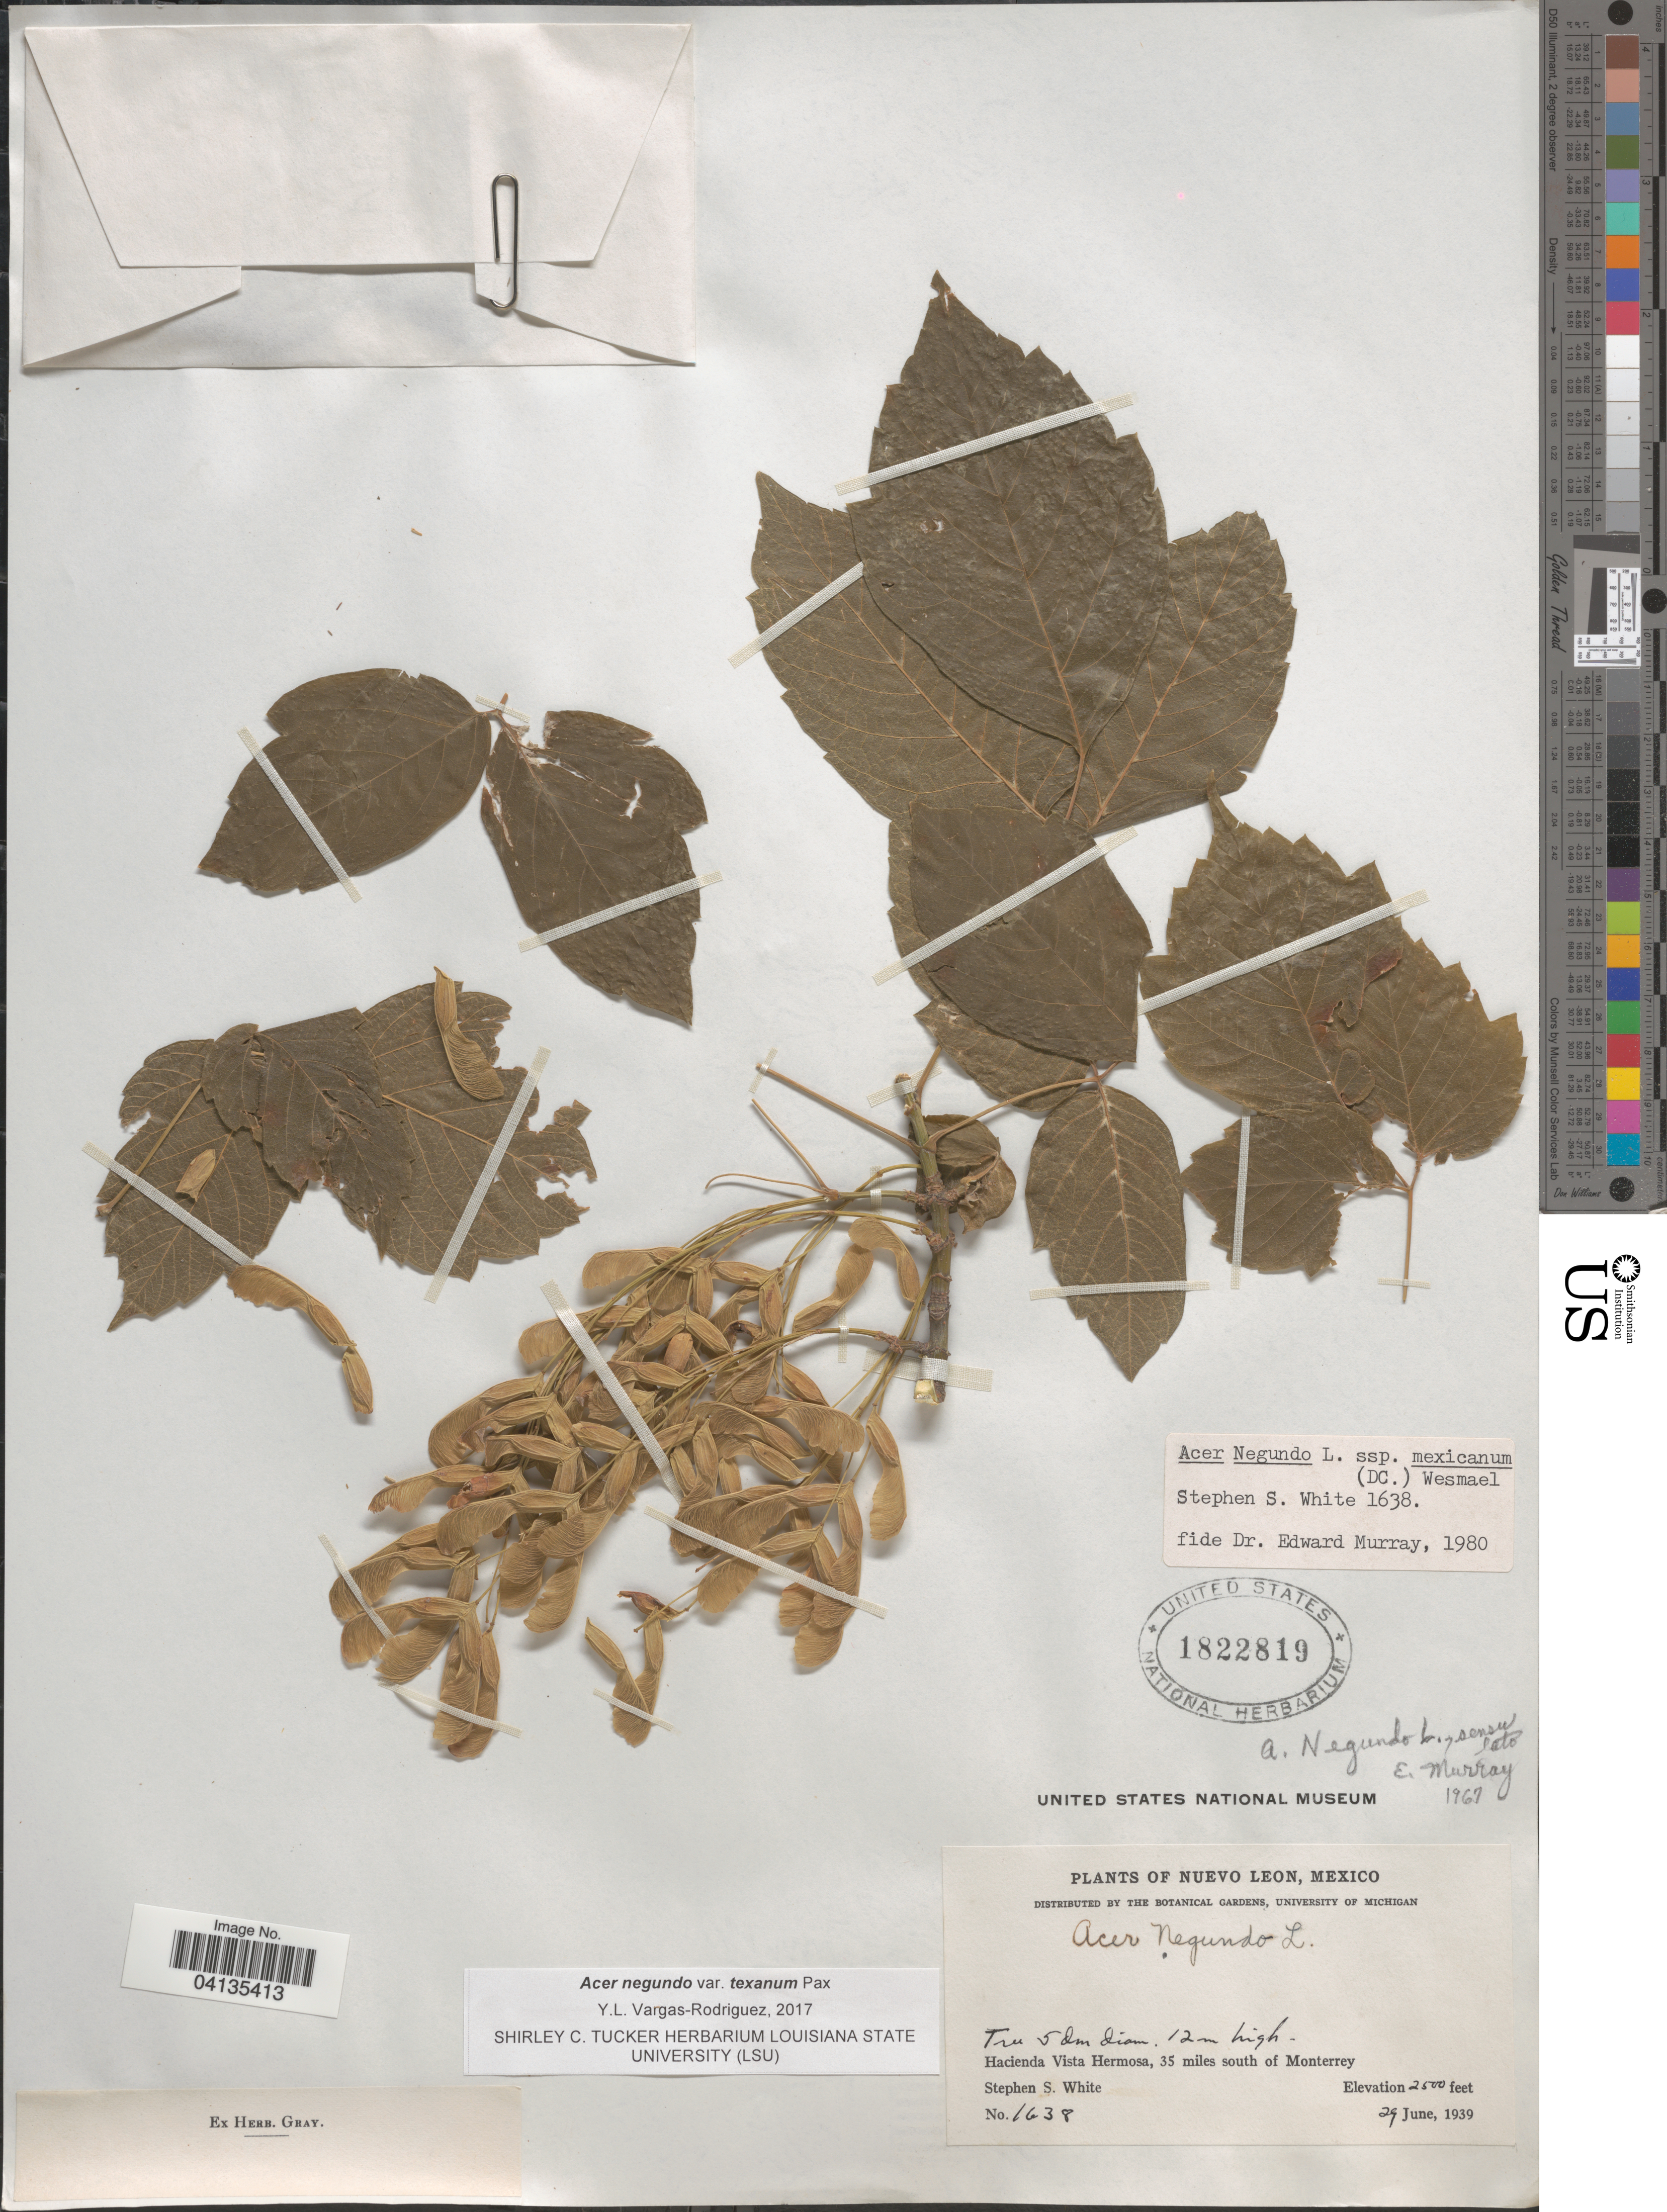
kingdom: Plantae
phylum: Tracheophyta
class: Magnoliopsida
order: Sapindales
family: Sapindaceae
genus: Acer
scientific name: Acer negundo var. texanum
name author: Pax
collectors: S. S. White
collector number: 1638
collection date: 1939-06-29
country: Mexico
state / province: Nuevo León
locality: Hacienda Vista Hermosa, 35 miles south of Monterrey.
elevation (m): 762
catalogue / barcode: US 1822819